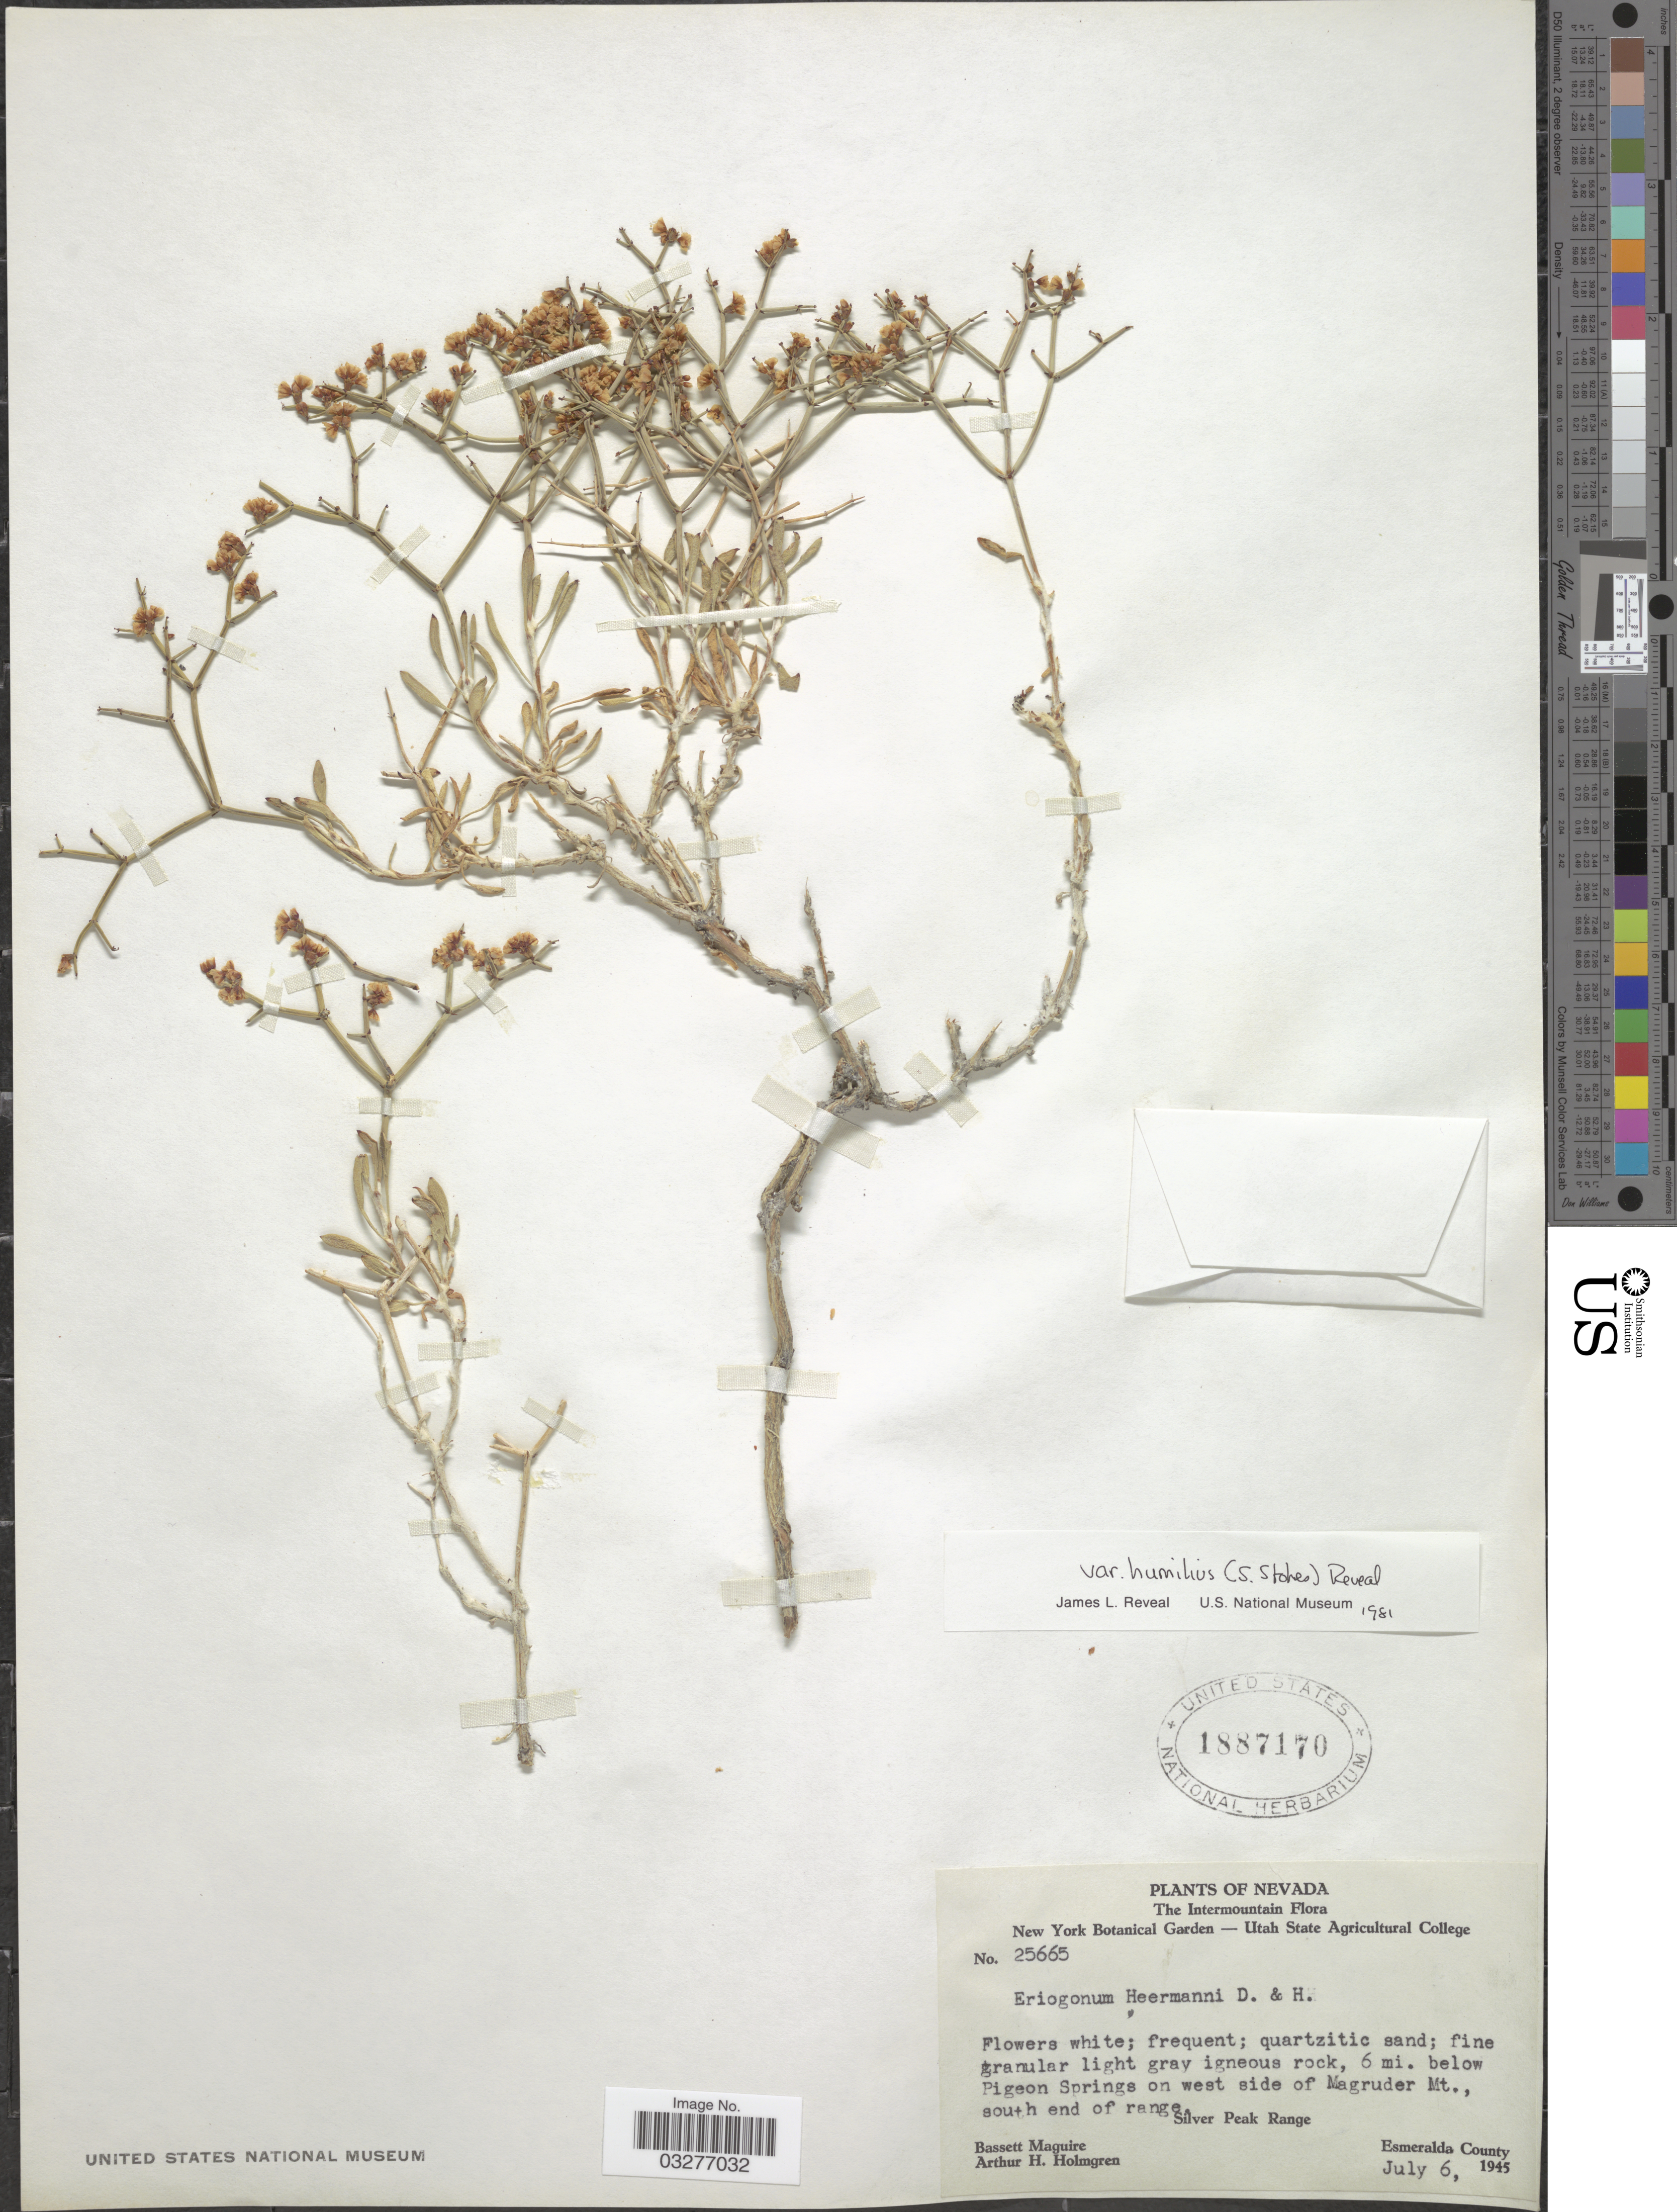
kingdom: Plantae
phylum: Tracheophyta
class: Magnoliopsida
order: Caryophyllales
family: Polygonaceae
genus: Eriogonum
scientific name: Eriogonum heermannii var. humilius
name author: (S. Stokes) Reveal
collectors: B. Maguire & A. H. Holmgren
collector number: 25665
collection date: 1945-07-06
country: United States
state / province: Nevada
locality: The Intermountain. 6 mi. below Pigeon Springs on west side of Magruder Mt., south end of range. Silver Peak Range. Esmeralda County.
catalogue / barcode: US 1887170